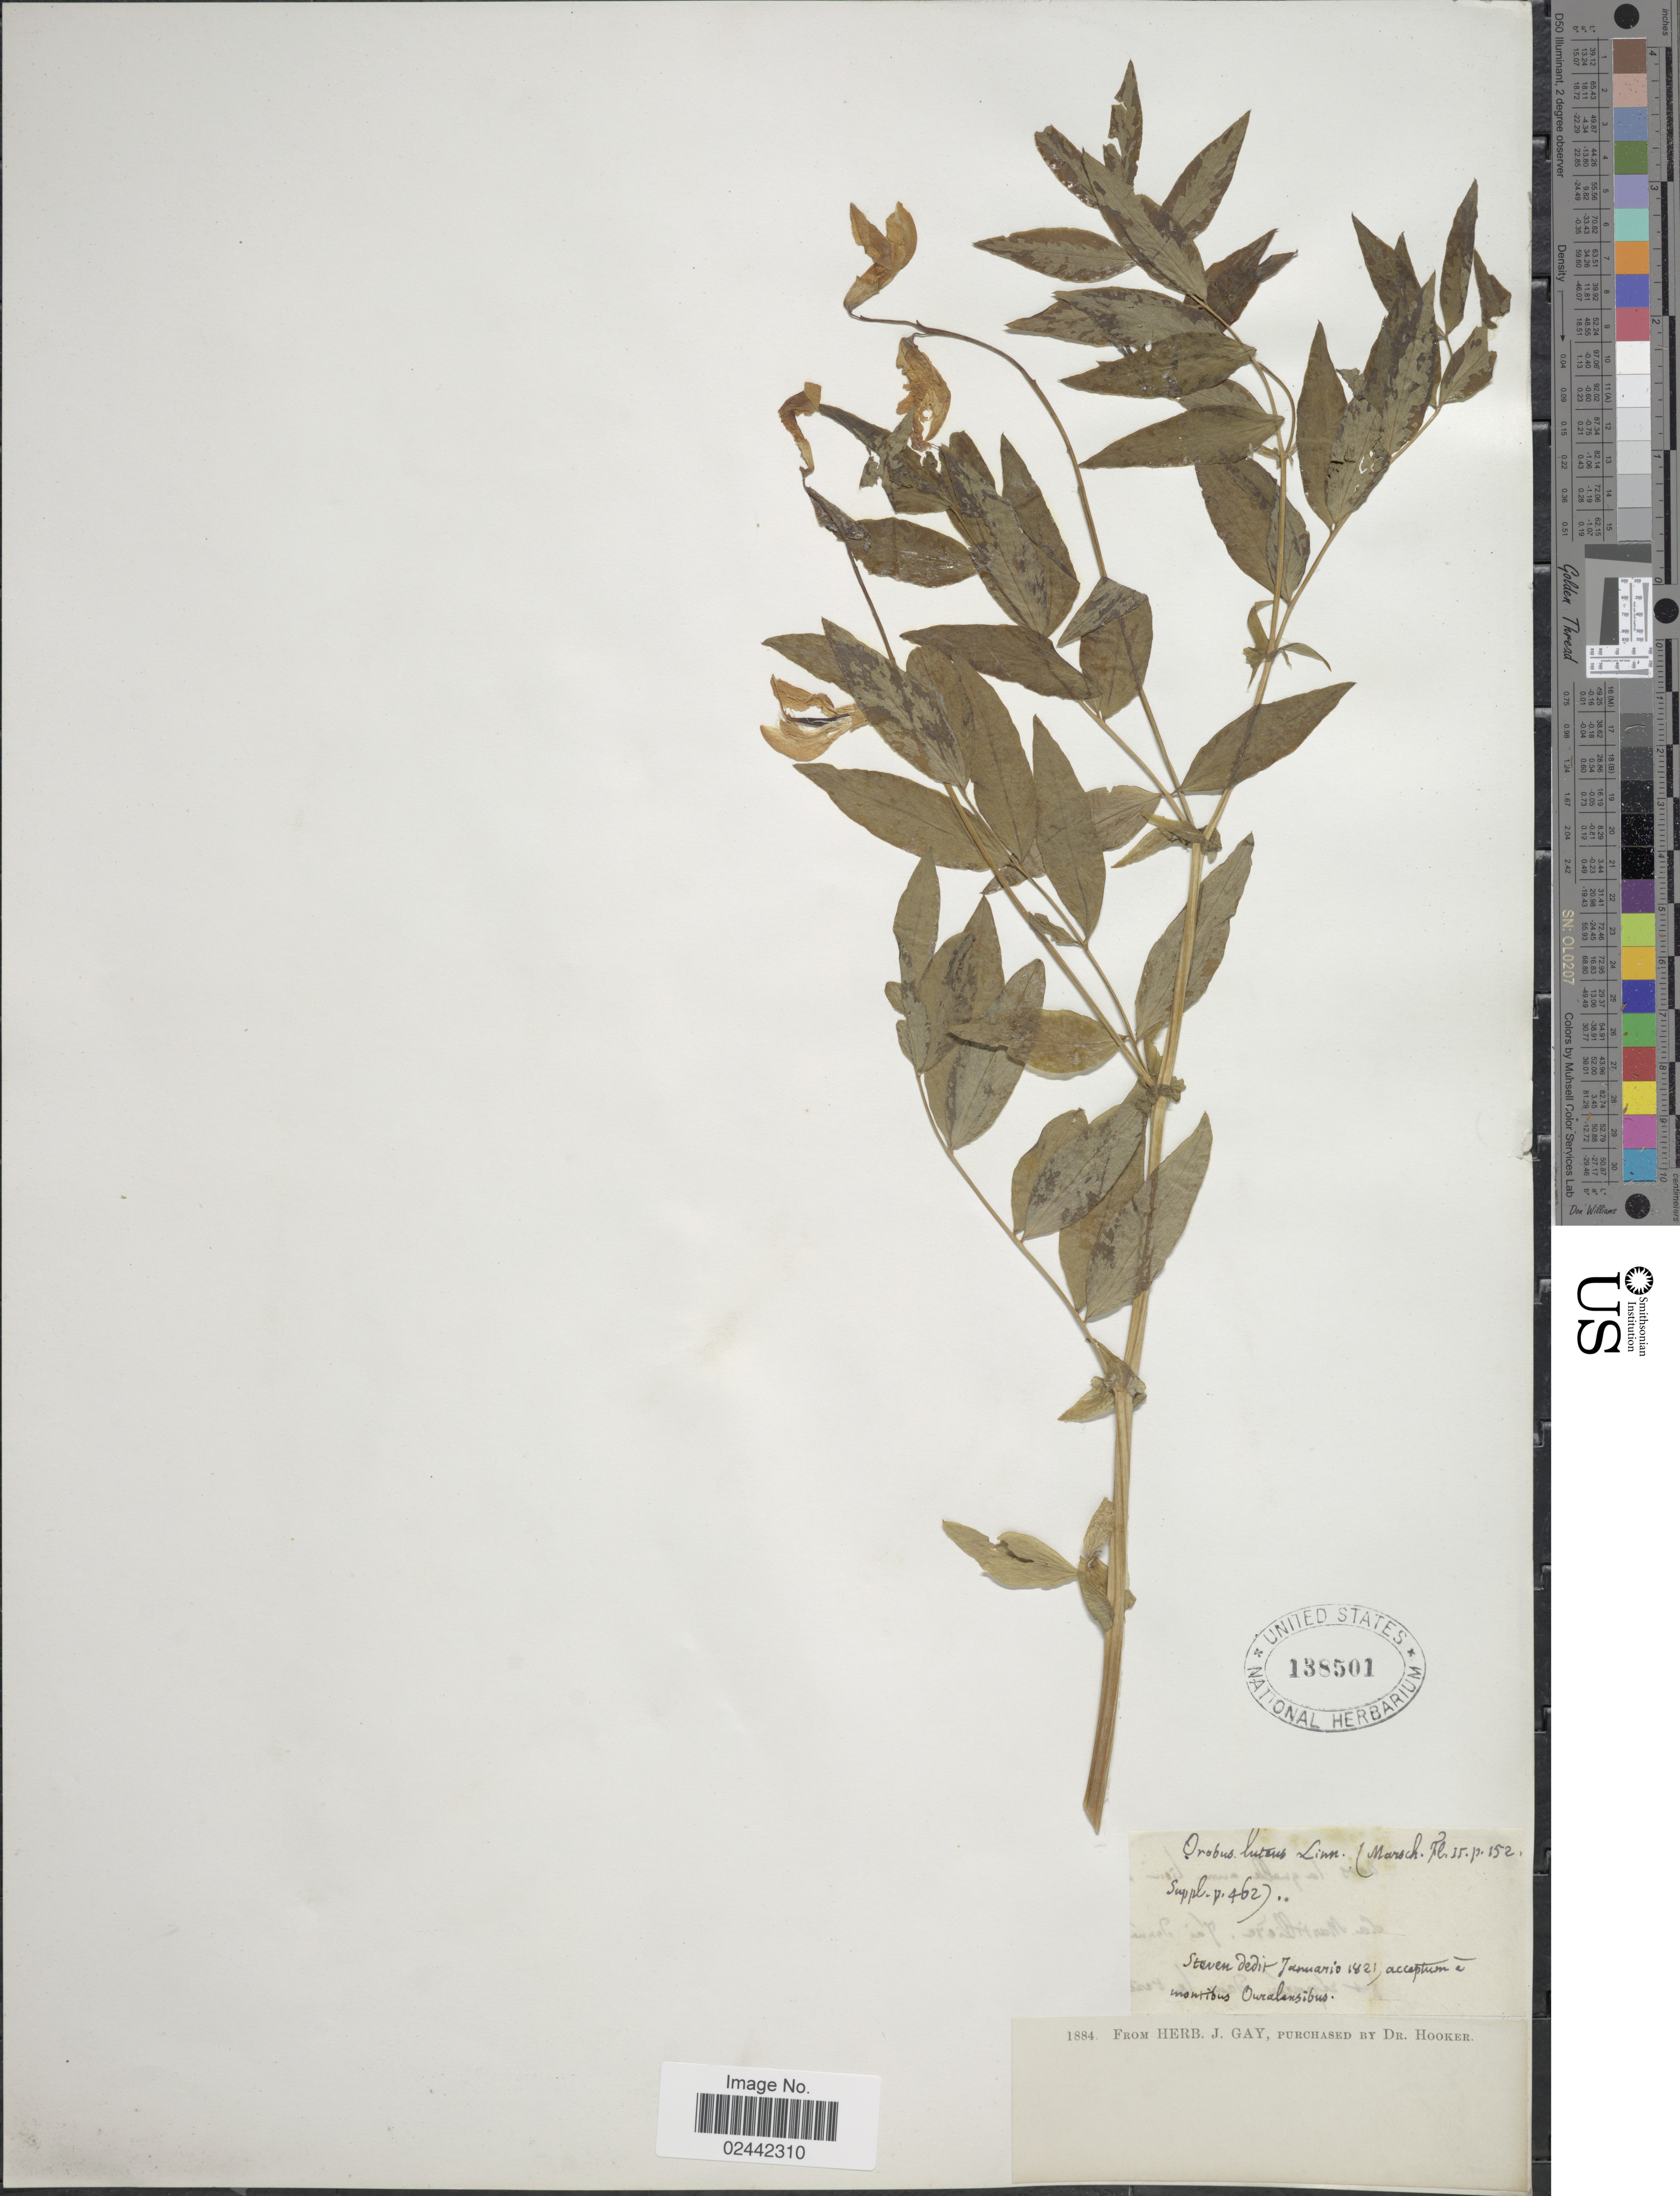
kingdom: Plantae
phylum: Tracheophyta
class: Magnoliopsida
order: Fabales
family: Fabaceae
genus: Lathyrus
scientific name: Lathyrus gmelinii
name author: Fritsch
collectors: -- Steven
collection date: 1821-01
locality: Montibus Ouralansibus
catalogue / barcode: US 138501